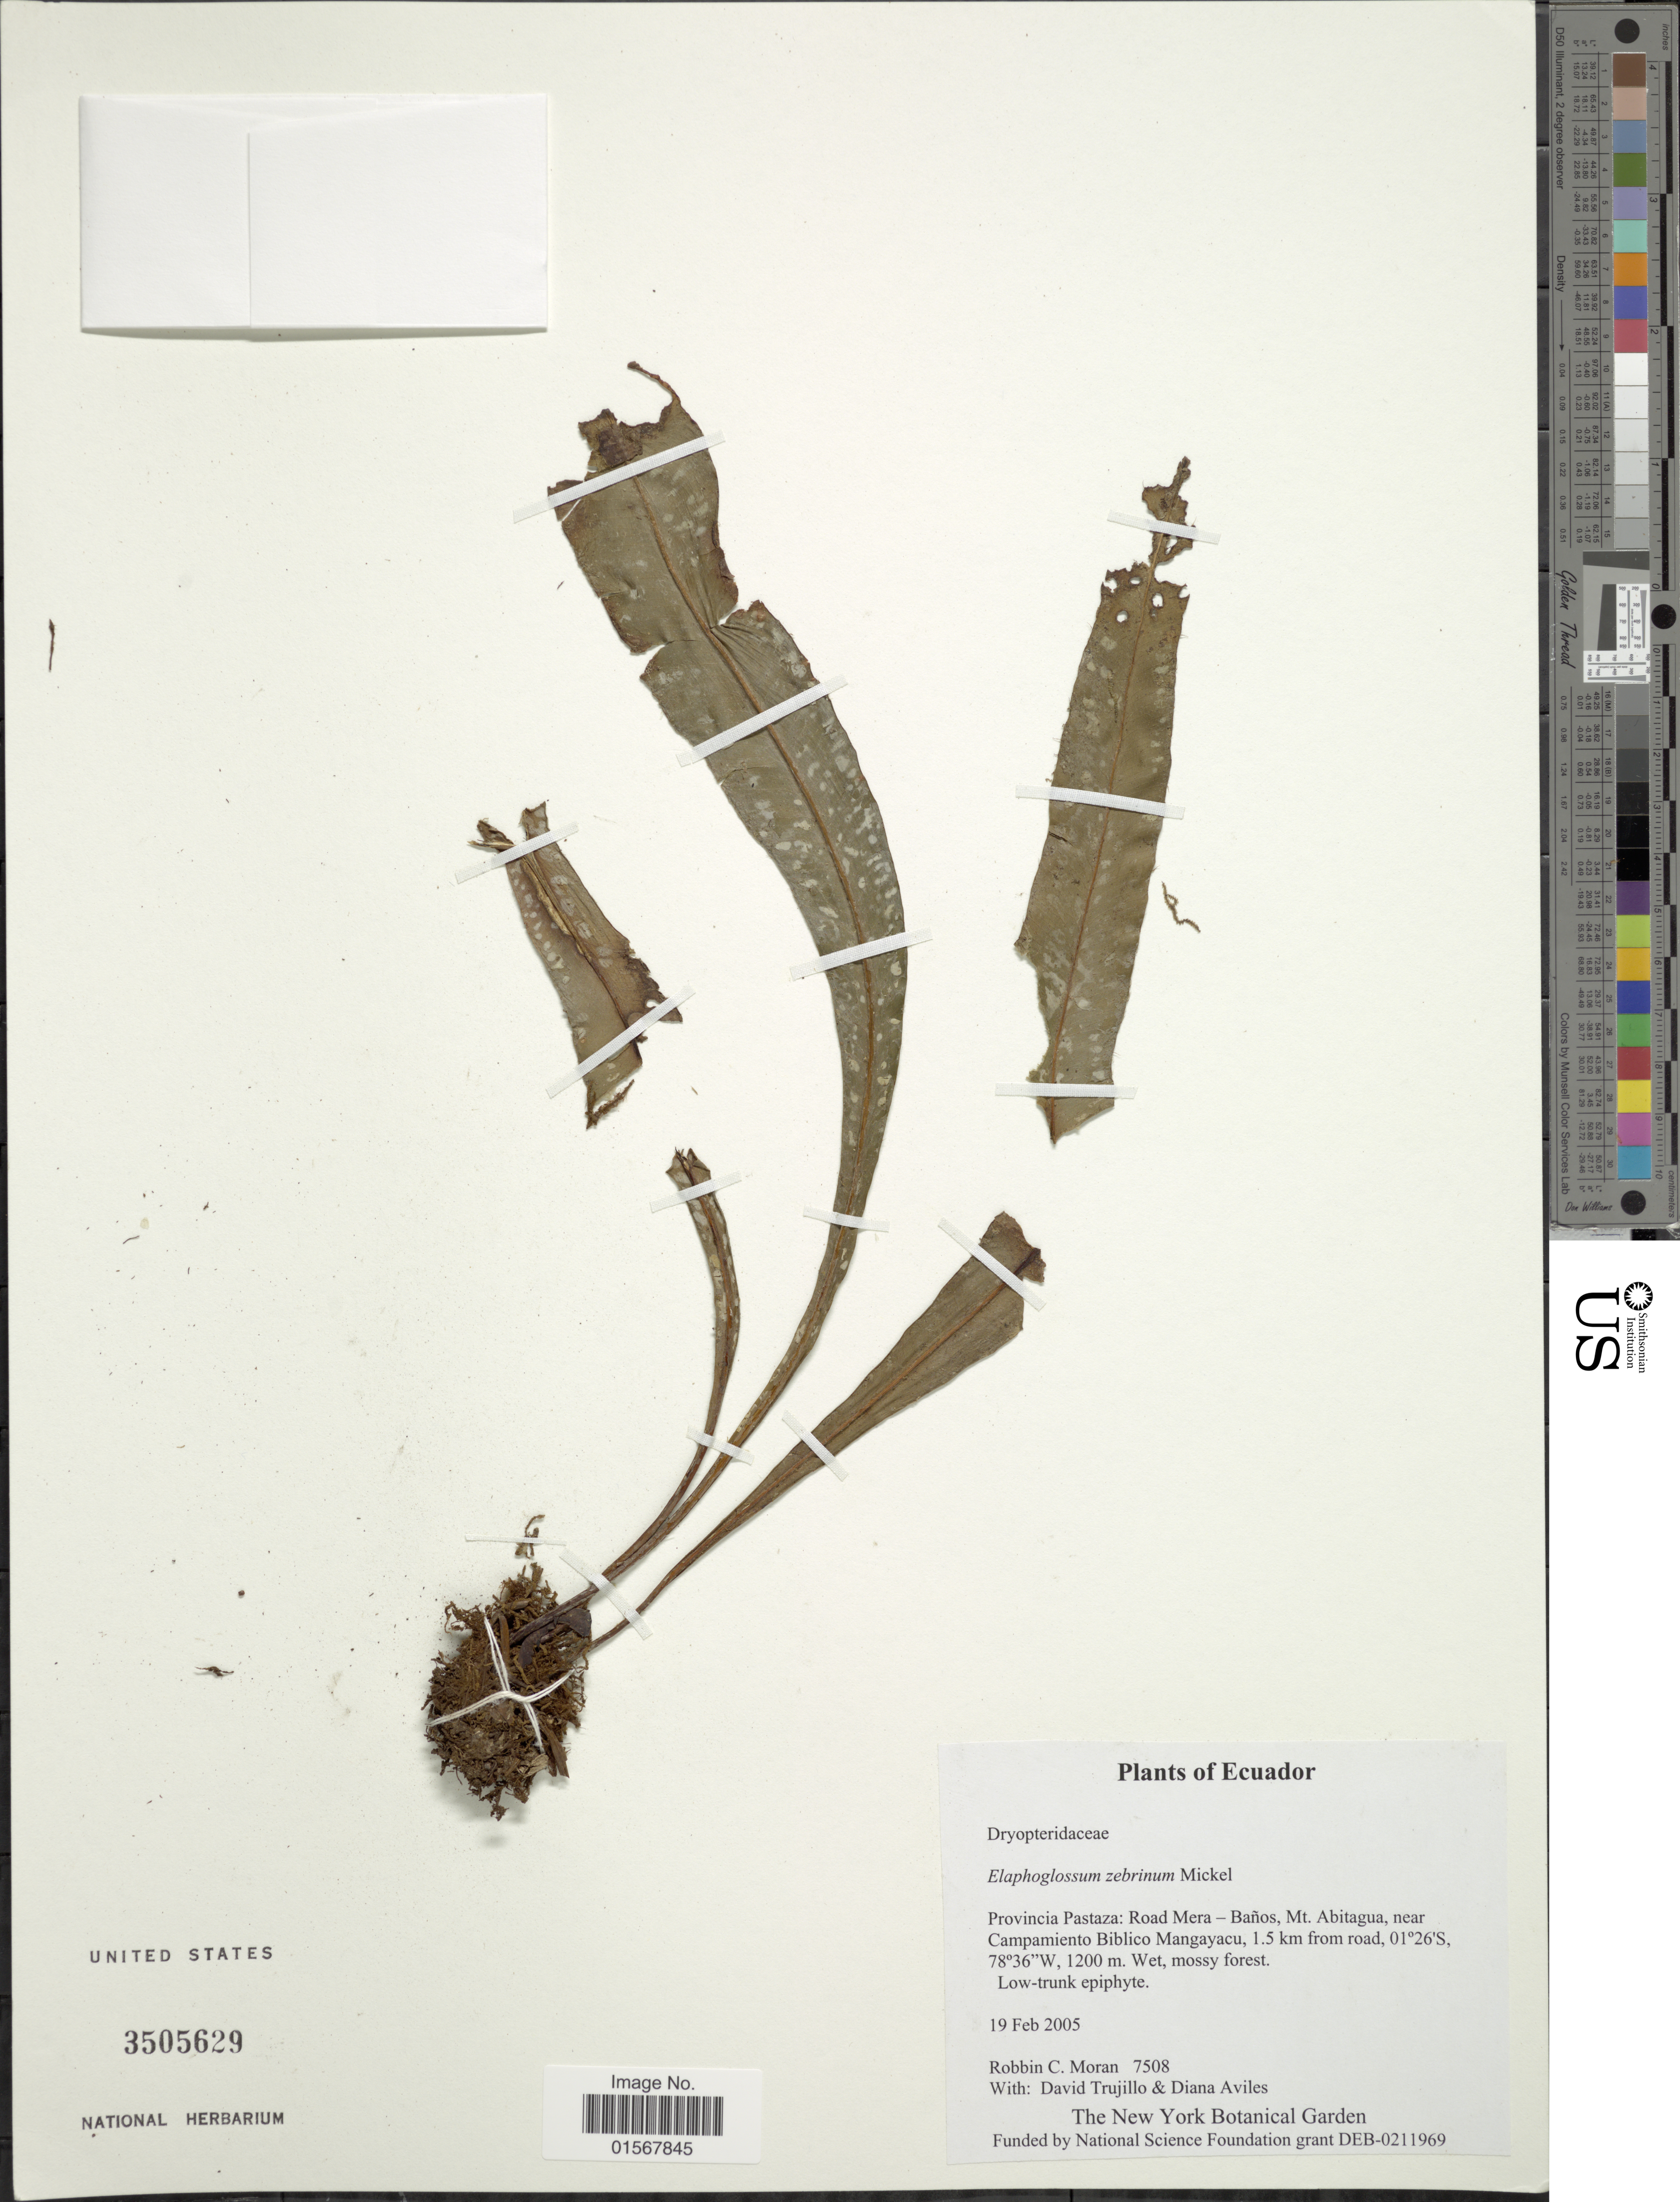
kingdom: Plantae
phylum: Tracheophyta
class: Polypodiopsida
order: Polypodiales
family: Dryopteridaceae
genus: Elaphoglossum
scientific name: Elaphoglossum zebrinum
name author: Mickel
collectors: R. C. Moran, D. Trujillo & D. Aviles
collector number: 7508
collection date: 2005-02-19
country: Ecuador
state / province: Pastaza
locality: Provincia Pastaza: Road Mera- Banos, Mt. Abitagua, near Campamiento Biblico Mangayacu, 1.5 km from road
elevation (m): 1200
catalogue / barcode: US 3505629